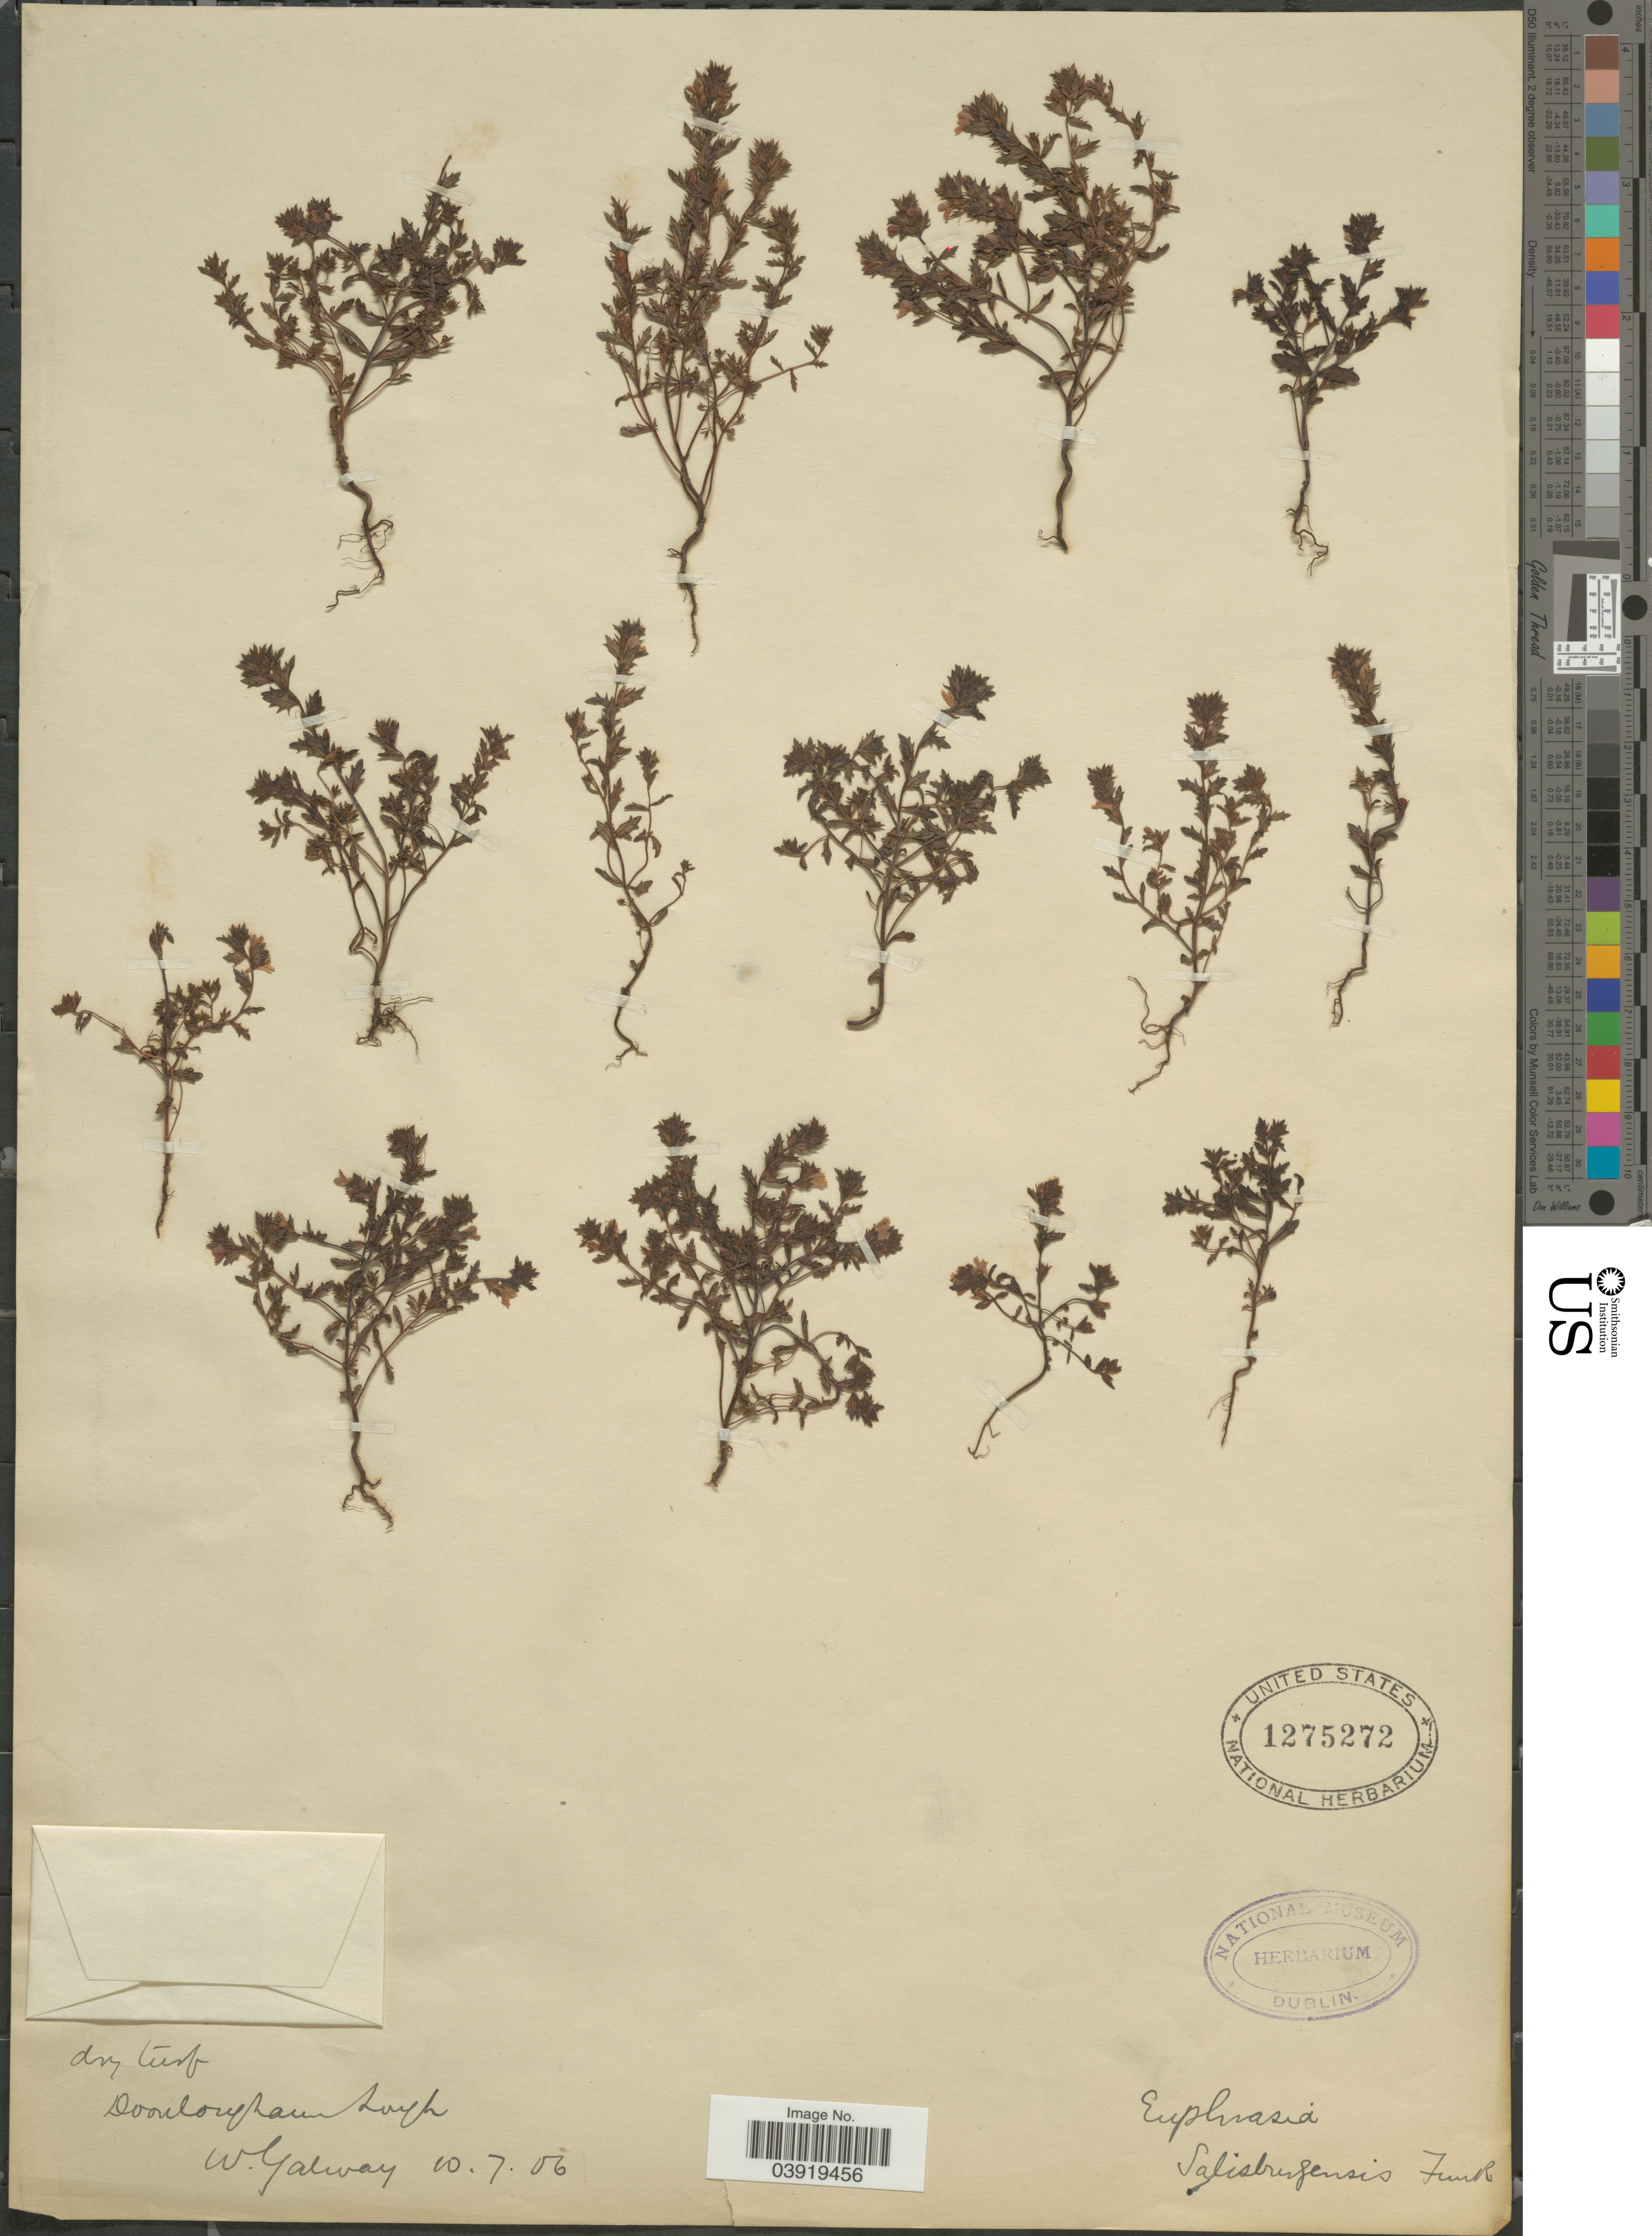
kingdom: Plantae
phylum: Tracheophyta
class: Magnoliopsida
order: Lamiales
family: Orobanchaceae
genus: Euphrasia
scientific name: Euphrasia salisburgensis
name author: Funck ex Hoppe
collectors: Ex herb. National Museum Dublin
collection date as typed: Transcribed d/m/y: 10/7/6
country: Ireland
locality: Doonloughan Lough. W. Galway.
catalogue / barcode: US 1275272